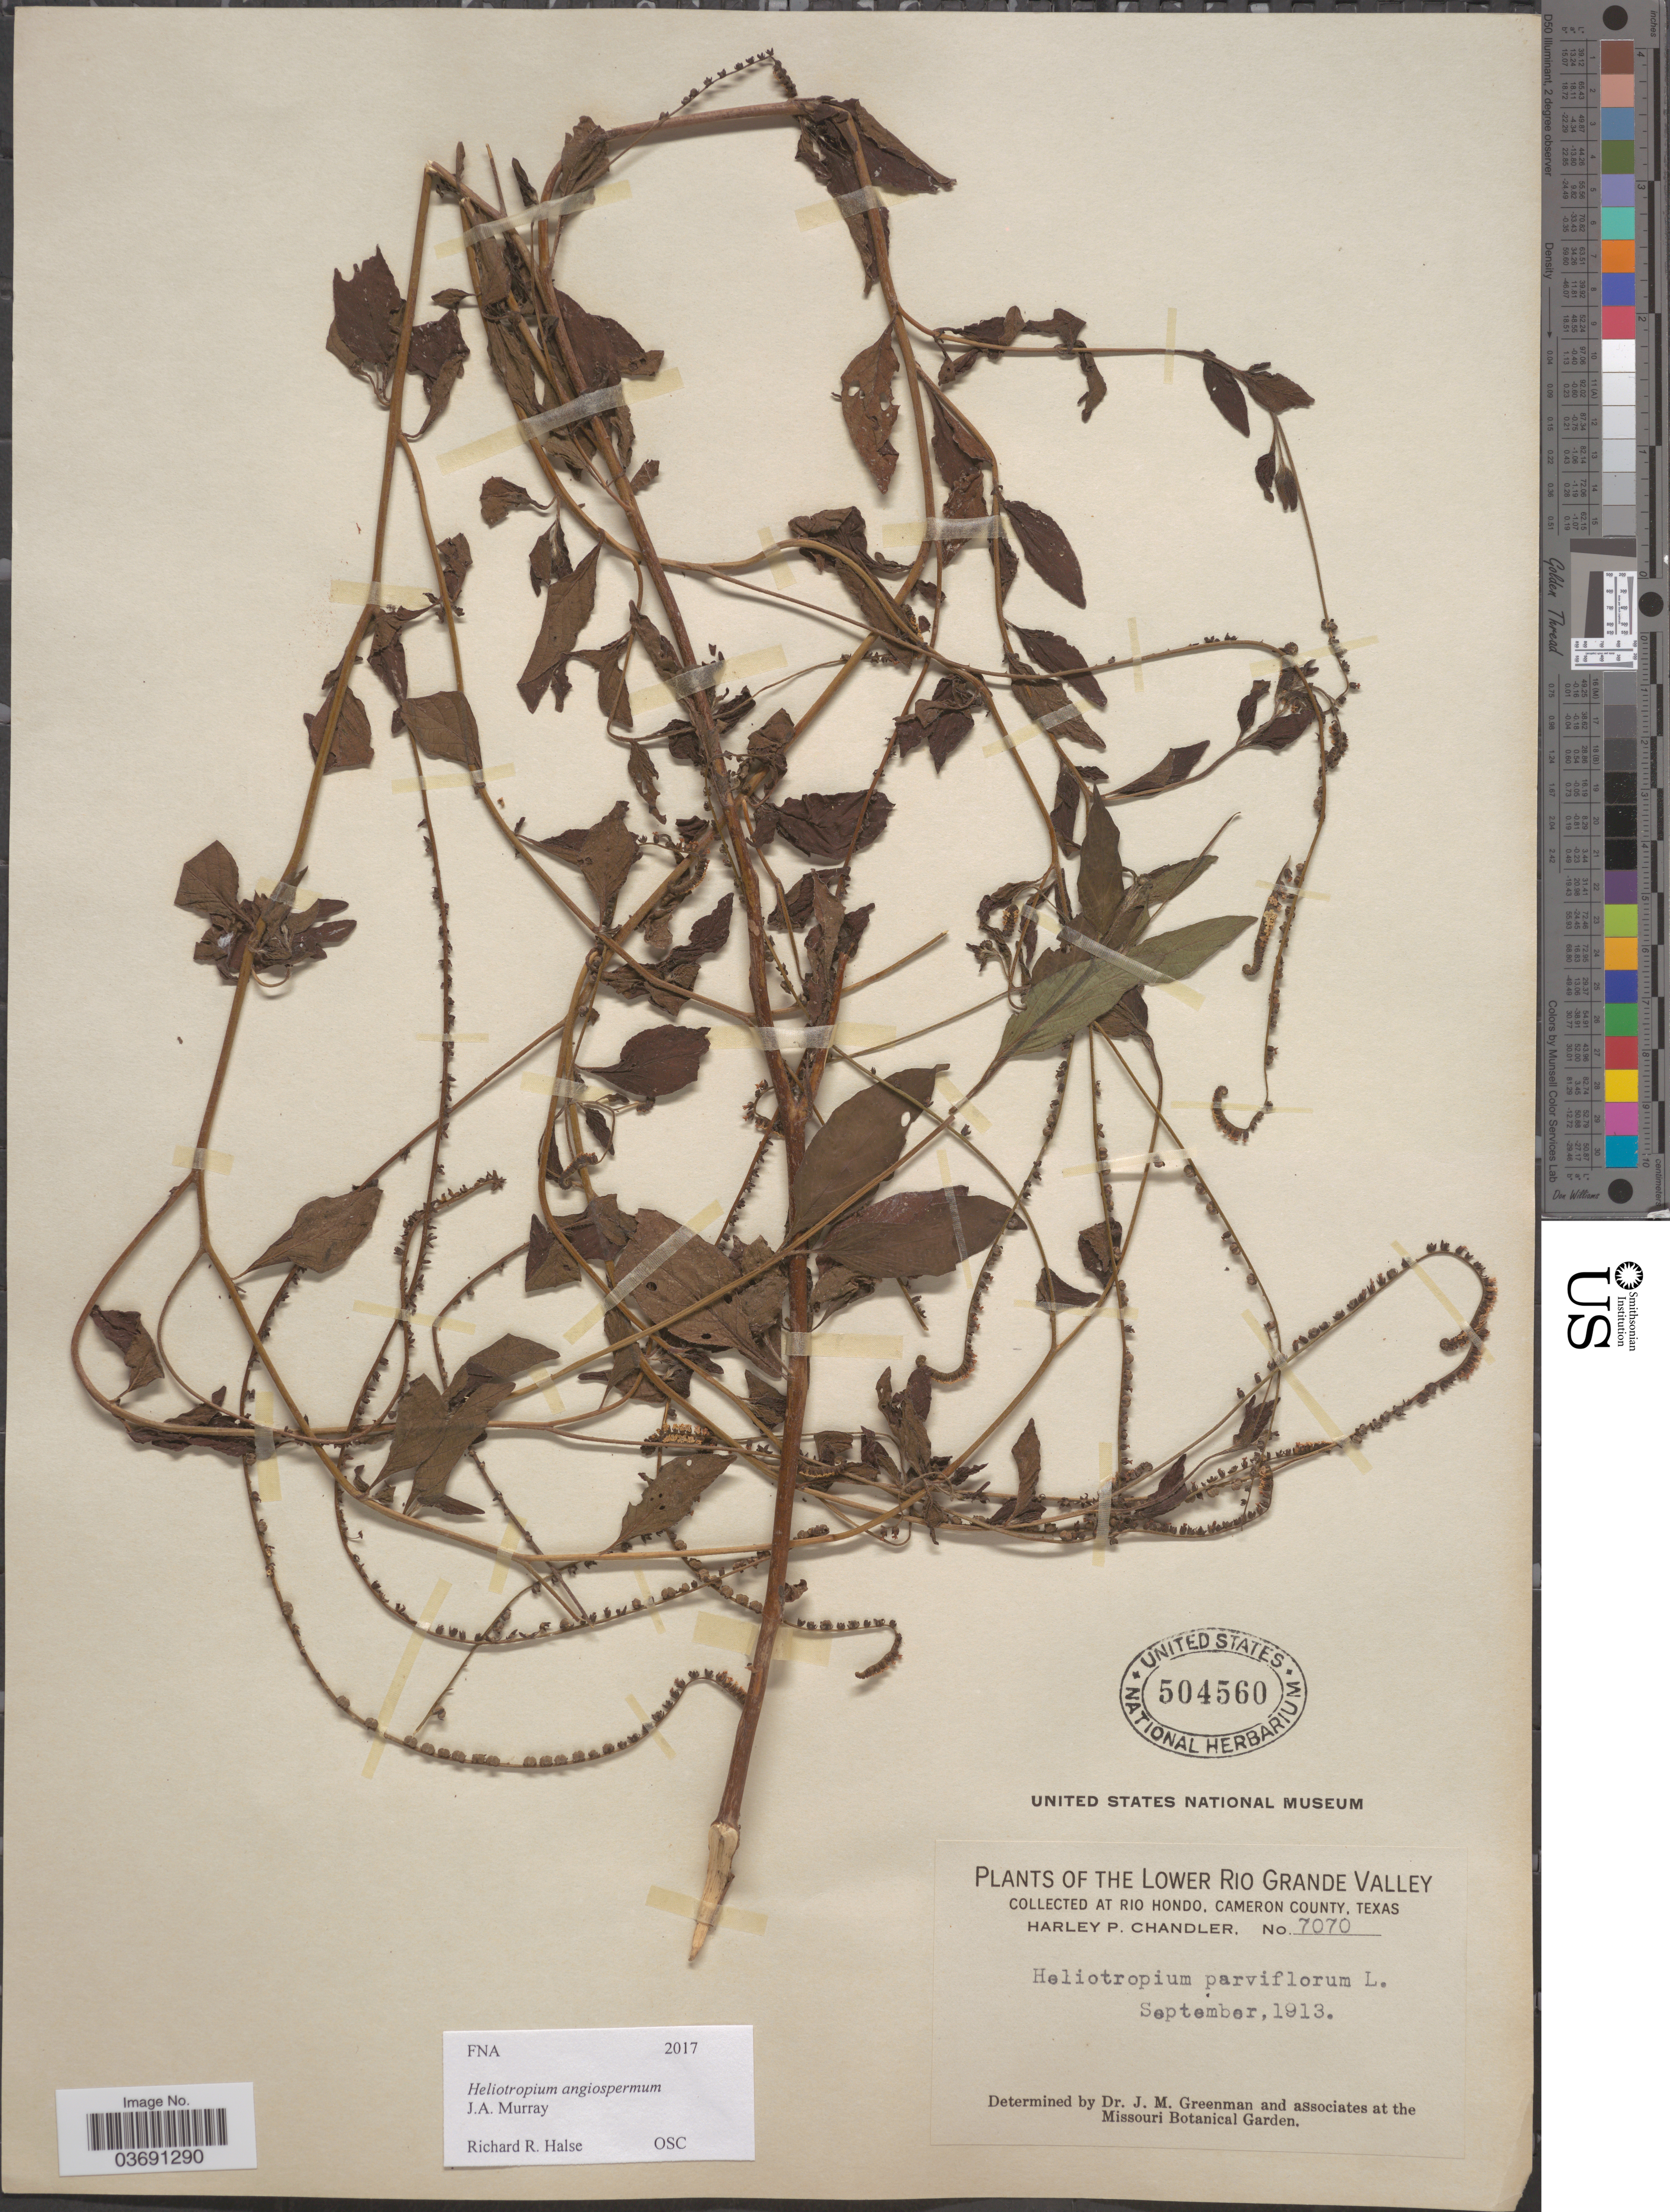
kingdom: Plantae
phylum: Tracheophyta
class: Magnoliopsida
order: Boraginales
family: Heliotropiaceae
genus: Heliotropium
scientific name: Heliotropium angiospermum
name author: Murray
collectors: H. Chandler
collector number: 7070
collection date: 1913-09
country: United States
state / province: Texas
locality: Lower Rio Grande Valley. Rio Hondo, Cameron County.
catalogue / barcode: US 504560